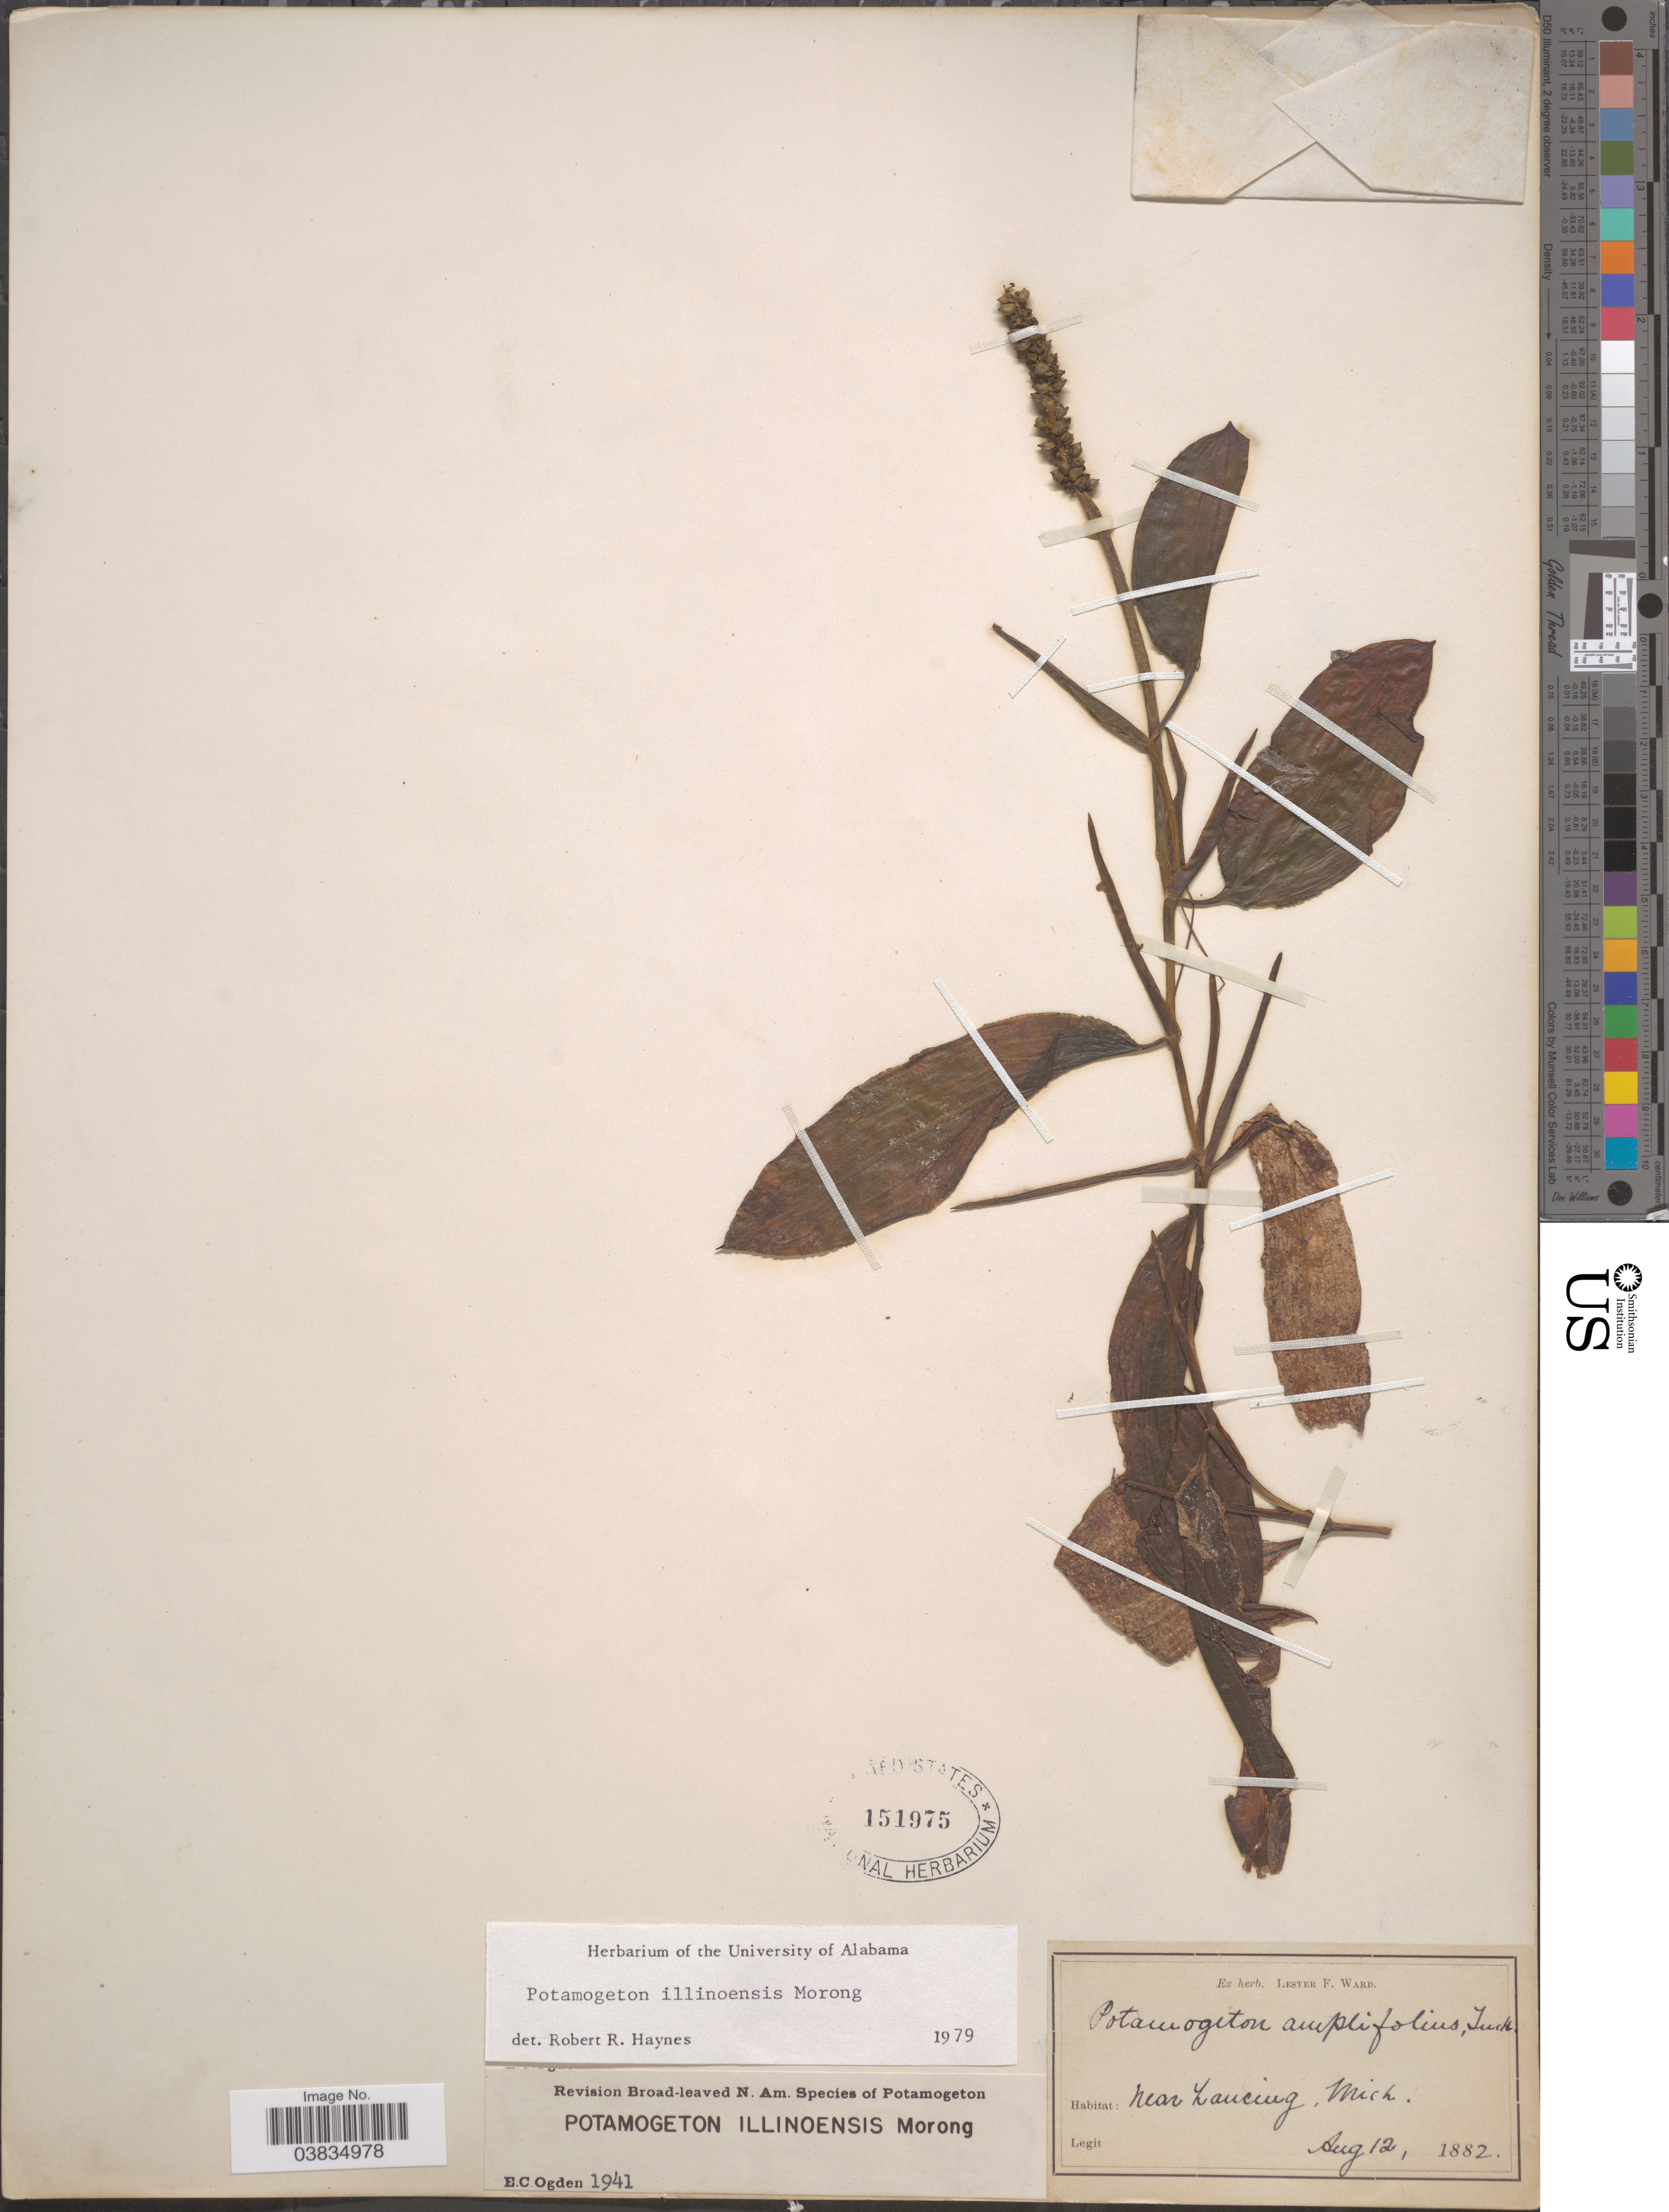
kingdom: Plantae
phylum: Tracheophyta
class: Liliopsida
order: Alismatales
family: Potamogetonaceae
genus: Potamogeton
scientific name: Potamogeton illinoensis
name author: Morong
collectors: ex herb. Lester F. Ward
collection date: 1882-08-12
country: United States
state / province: Michigan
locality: Near Lancing.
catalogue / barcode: US 151975